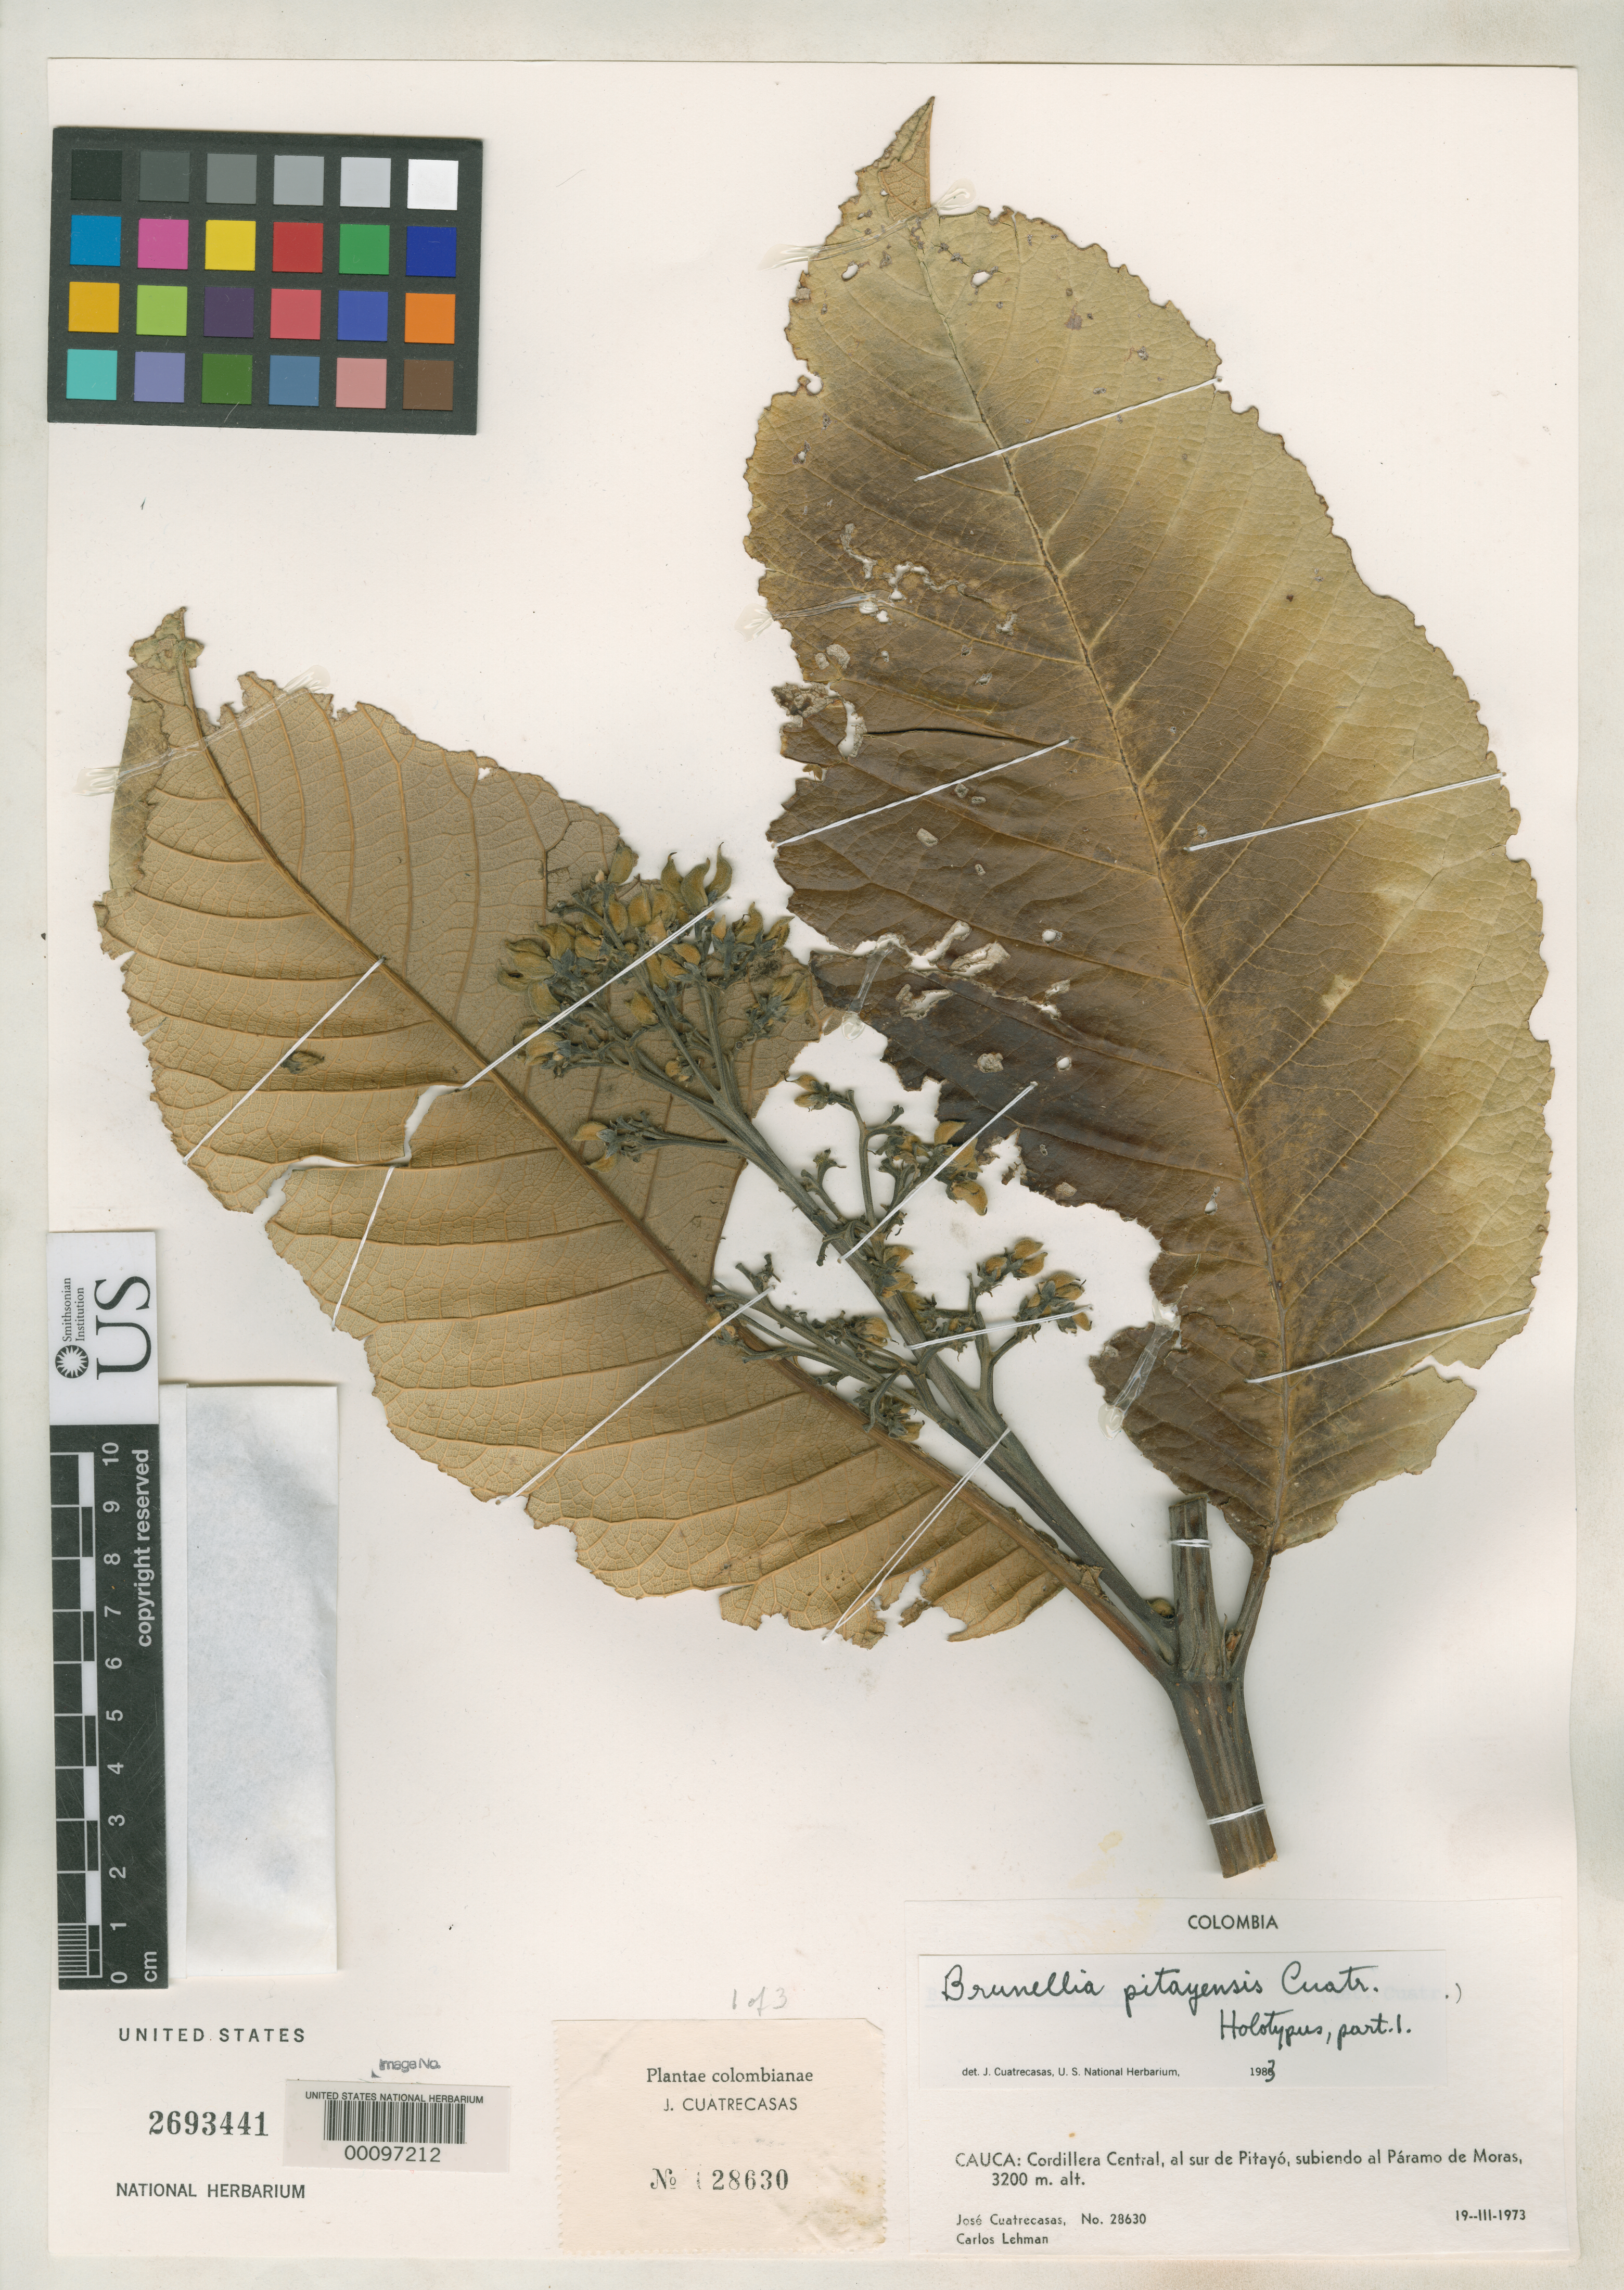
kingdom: Plantae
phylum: Tracheophyta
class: Magnoliopsida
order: Oxalidales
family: Brunelliaceae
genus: Brunellia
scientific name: Brunellia pitayensis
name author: Cuatrec.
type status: Holotype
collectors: J. Cuatrecasas & C. Lehman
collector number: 38630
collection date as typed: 19 Mar 1973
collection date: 1973-03-19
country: Colombia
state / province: Cauca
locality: Cordillera Central, near and S of Pitayo on the way to Paramo de Moras.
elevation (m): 3200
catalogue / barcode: US 2693441